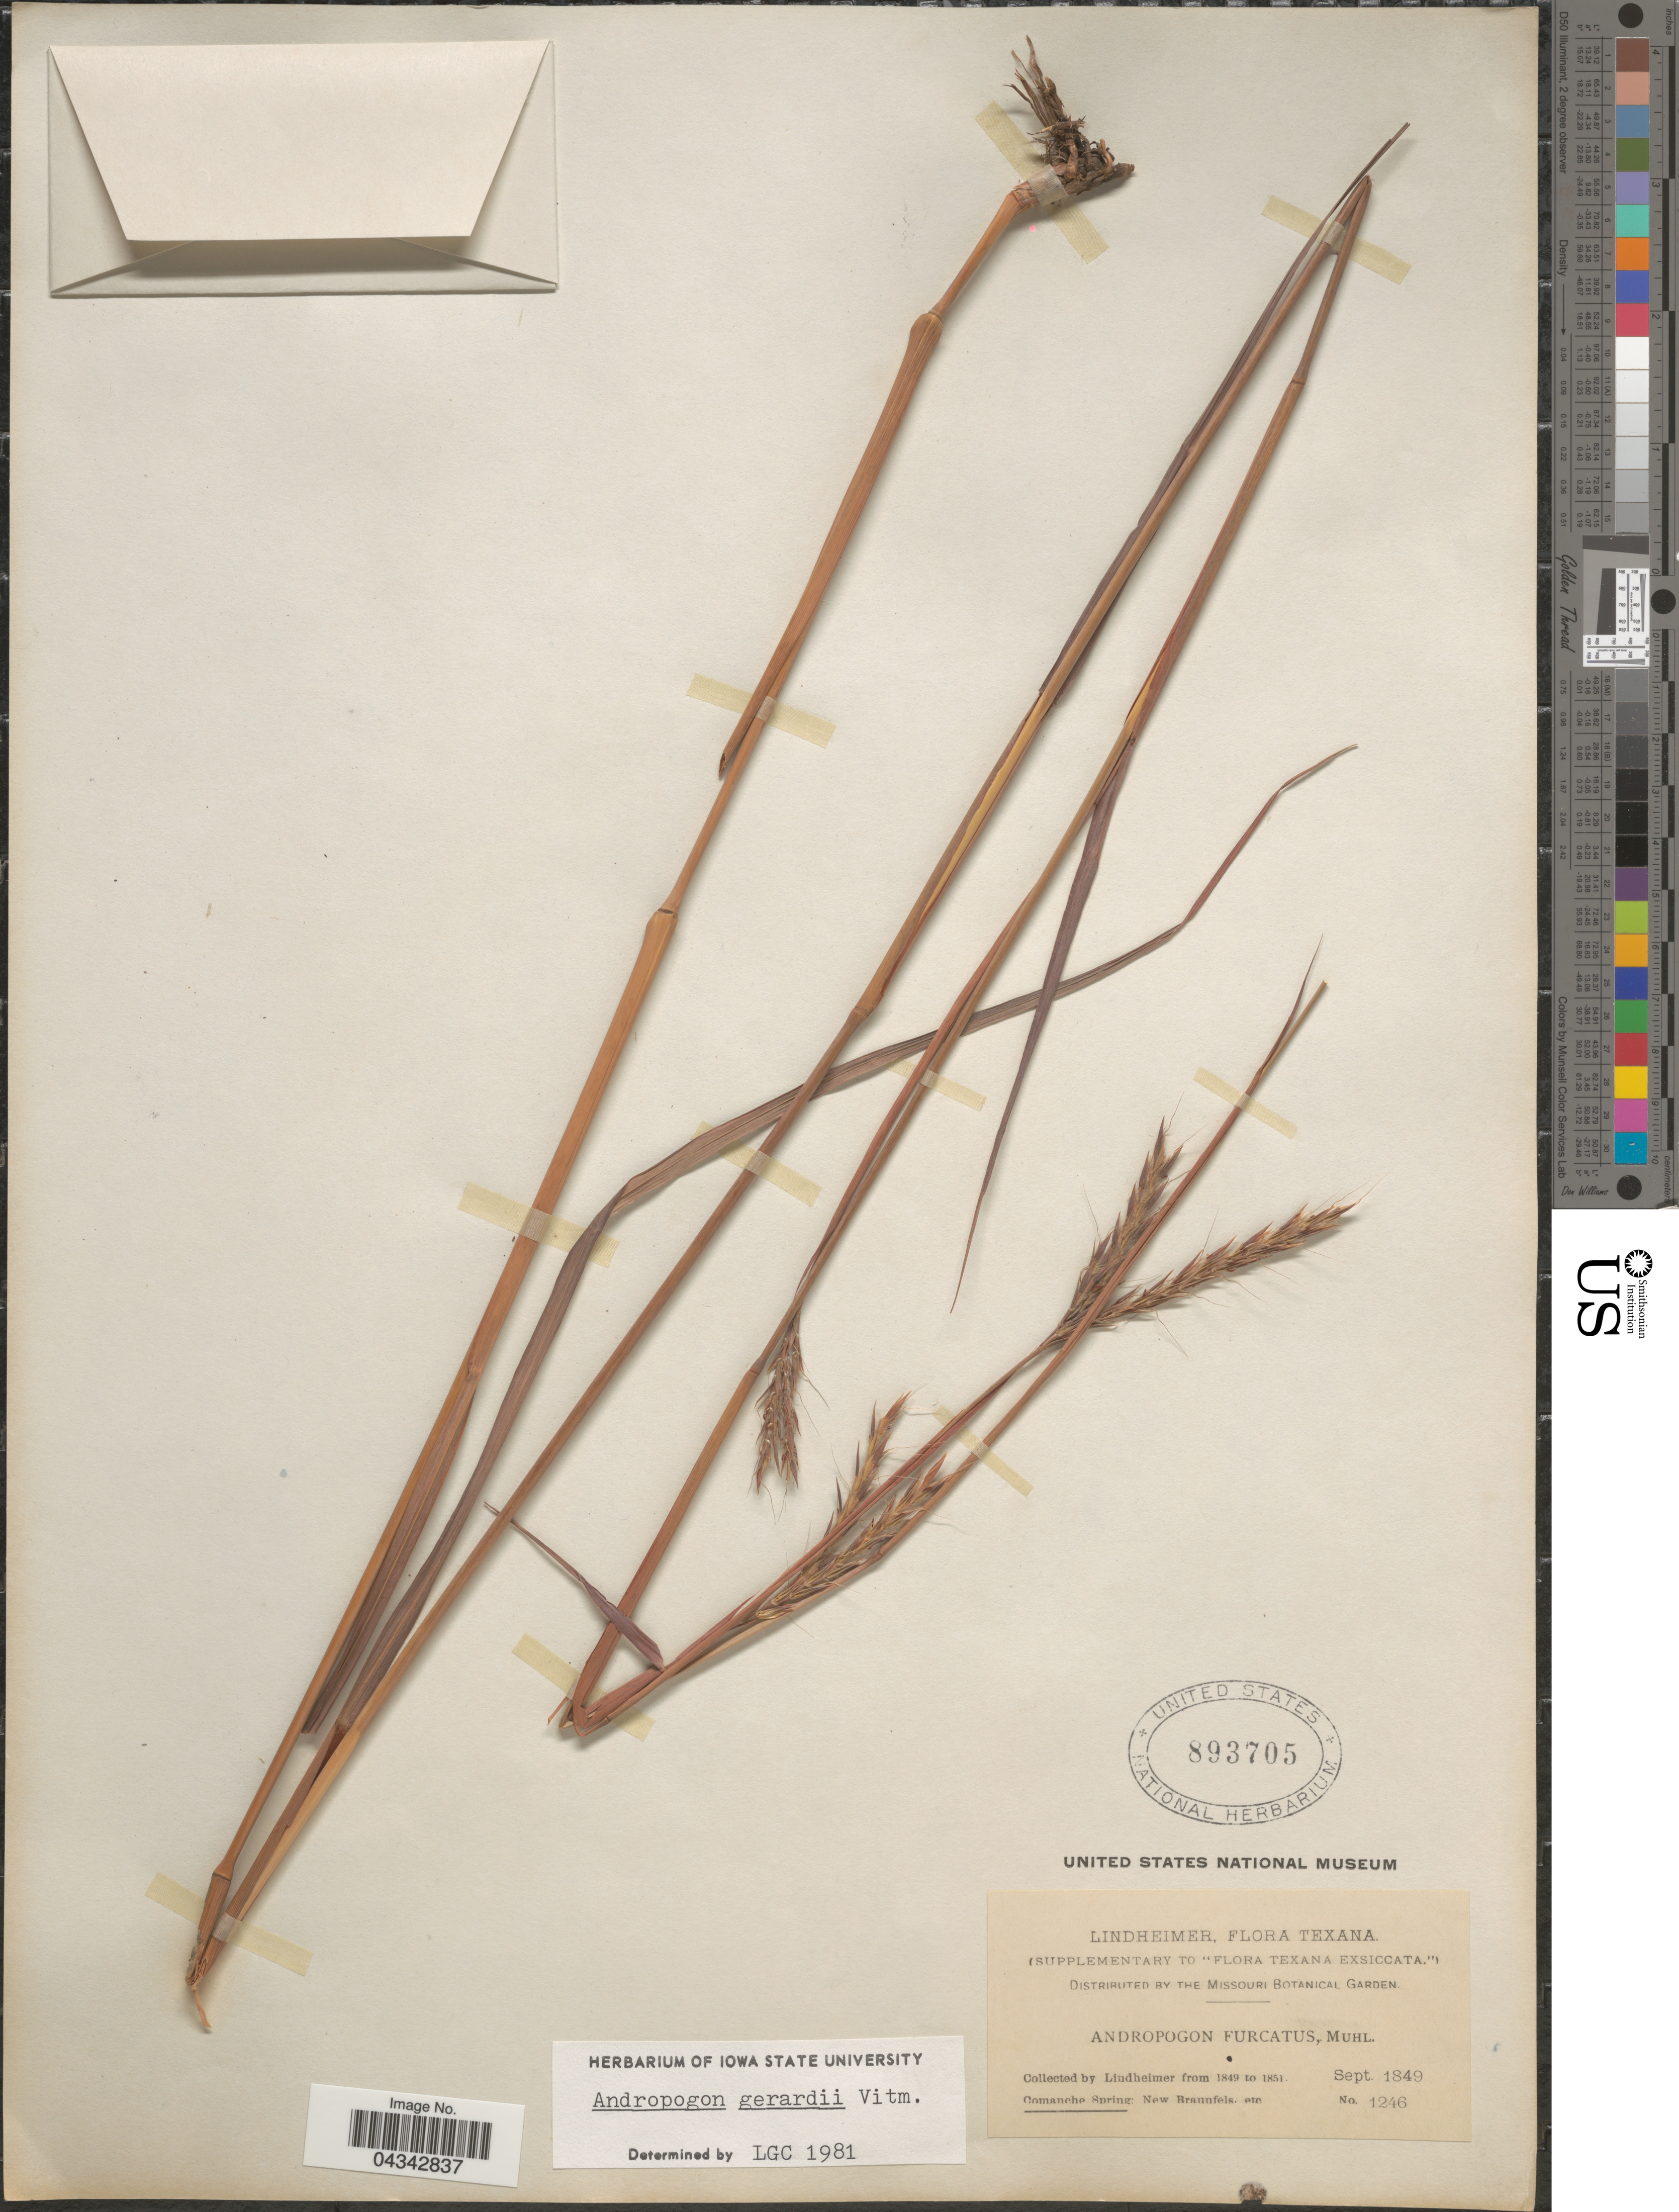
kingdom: Plantae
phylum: Tracheophyta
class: Liliopsida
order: Poales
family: Poaceae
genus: Andropogon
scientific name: Andropogon gerardii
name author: Vitman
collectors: -. Lindheimer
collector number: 1246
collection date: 1849-09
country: United States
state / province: Texas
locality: Comanche Spring: New Braunfels etc.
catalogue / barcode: US 893705